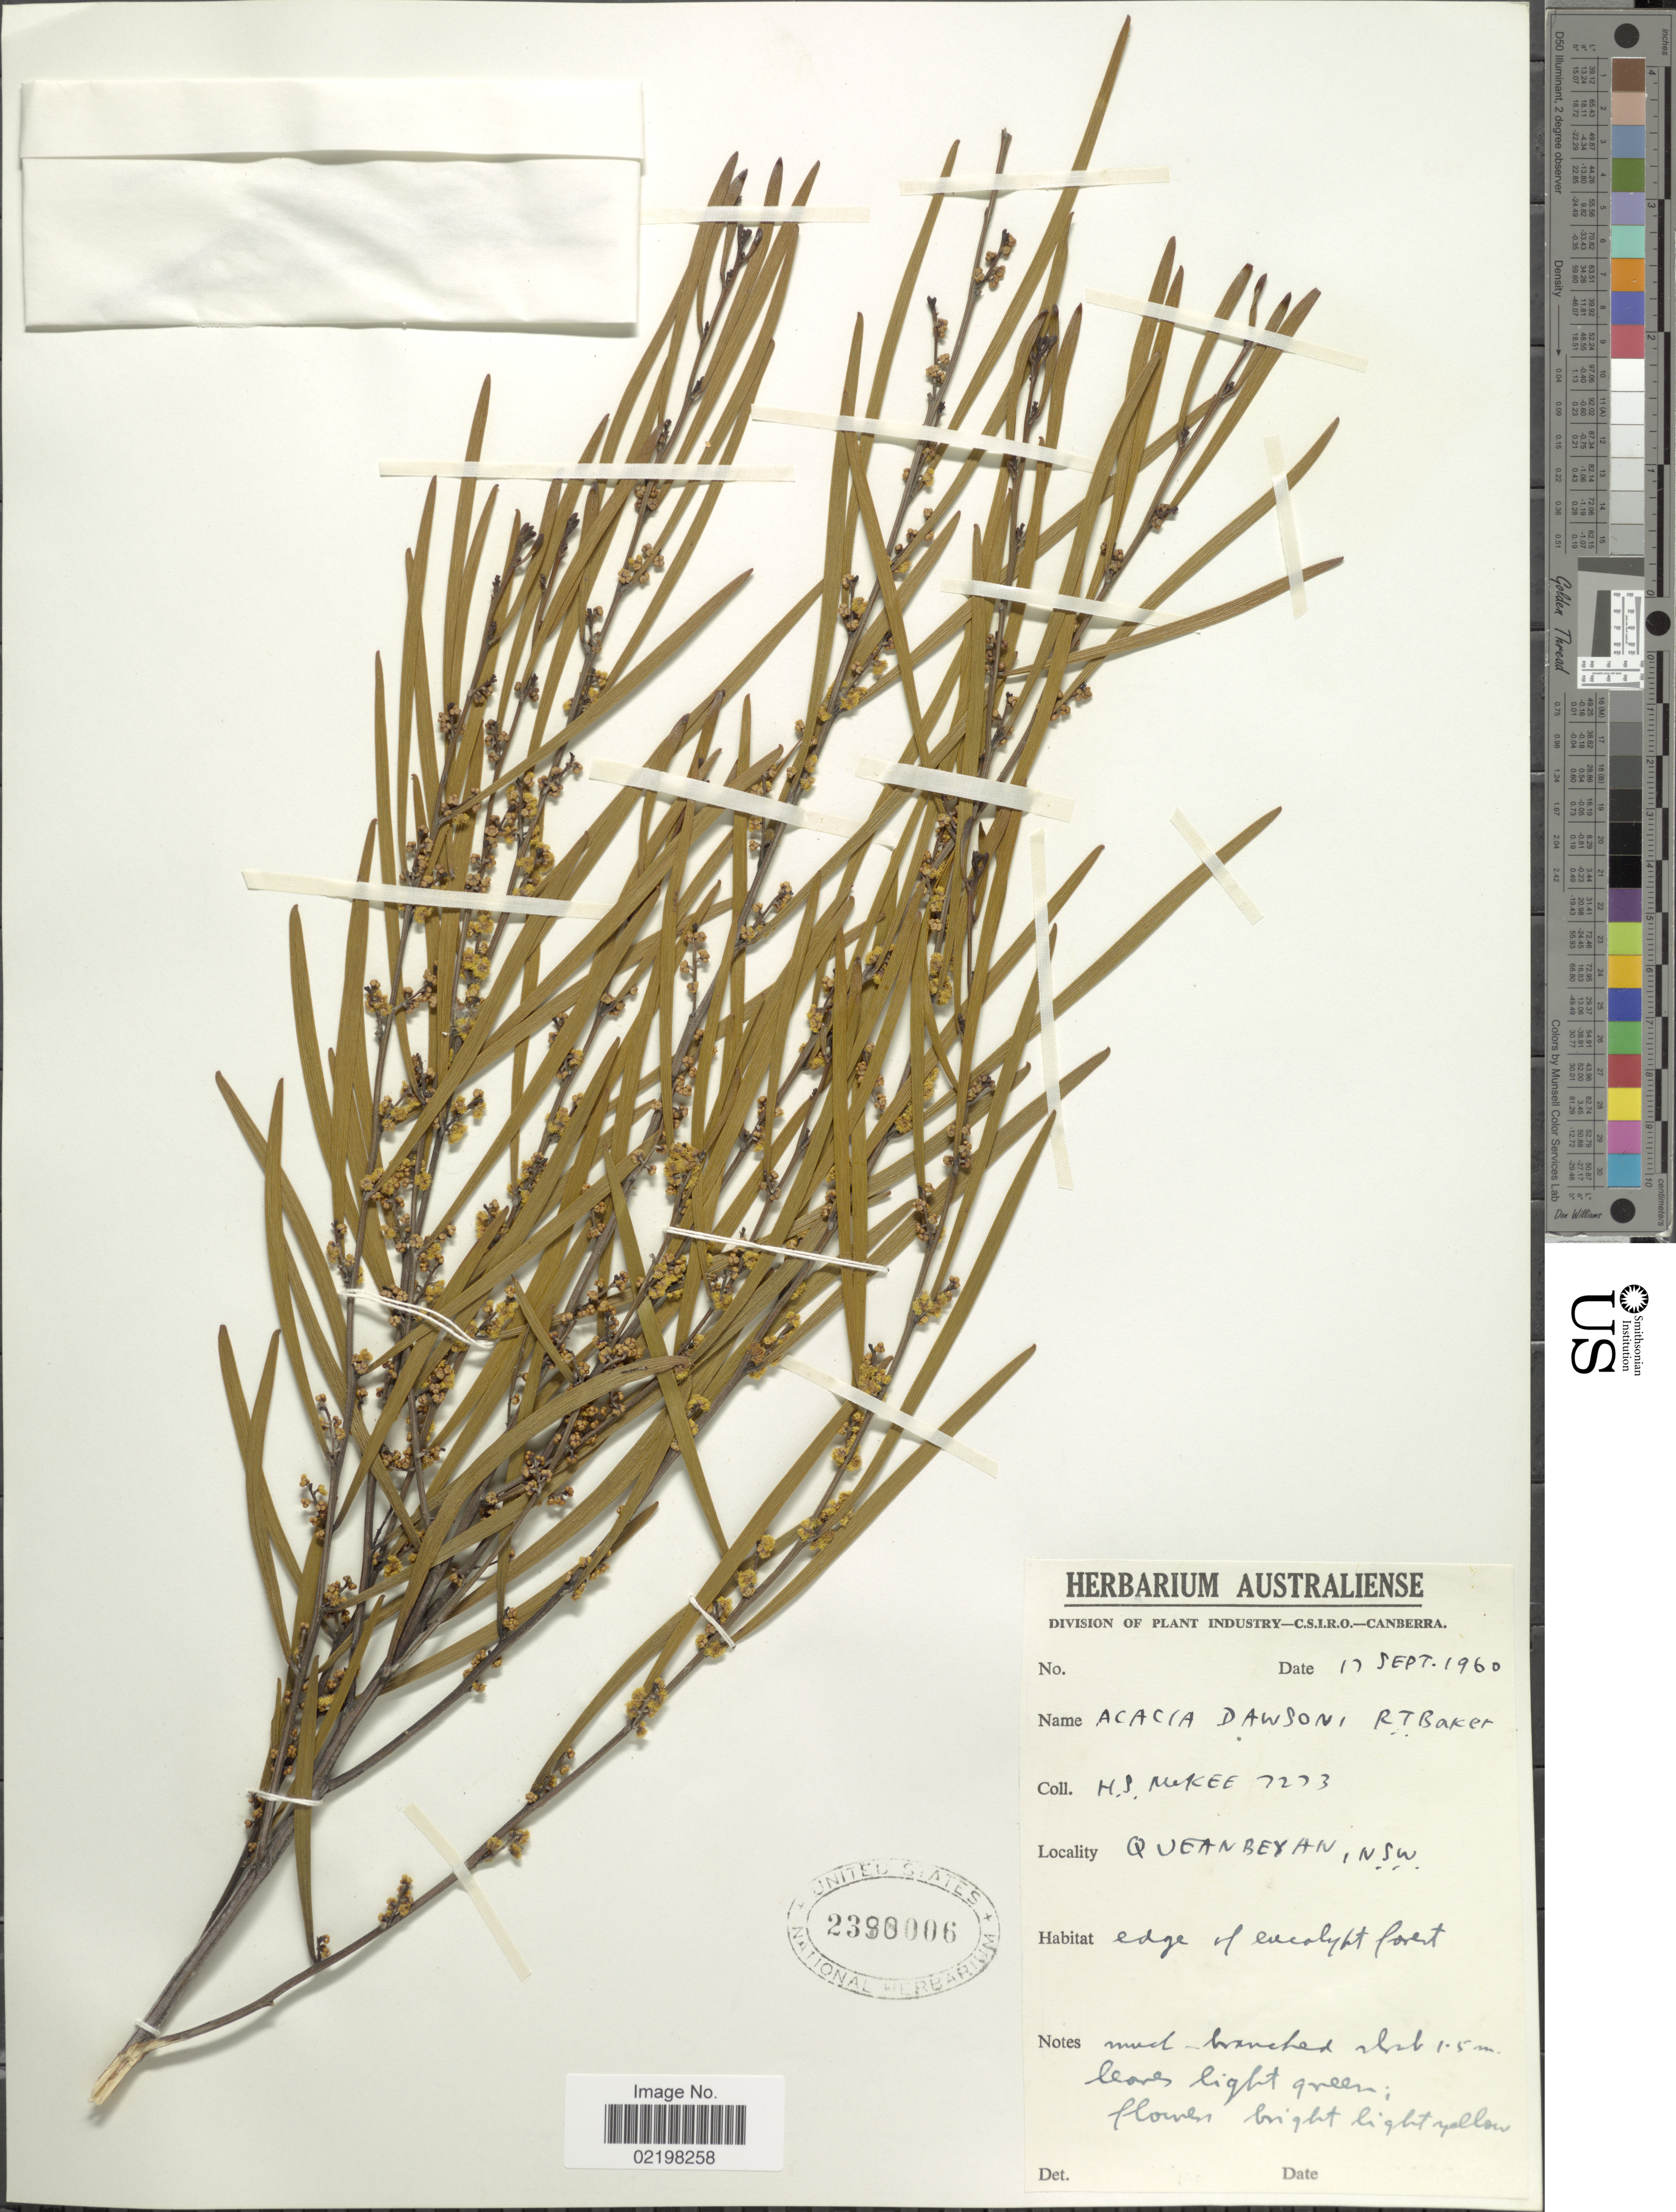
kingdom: Plantae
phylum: Tracheophyta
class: Magnoliopsida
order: Fabales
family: Fabaceae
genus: Acacia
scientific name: Acacia dawsonii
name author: R.T. Baker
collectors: H. McKe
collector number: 7273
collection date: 1960-09-17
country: Australia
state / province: New South Wales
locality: Queanbeyan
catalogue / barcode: US 2390006